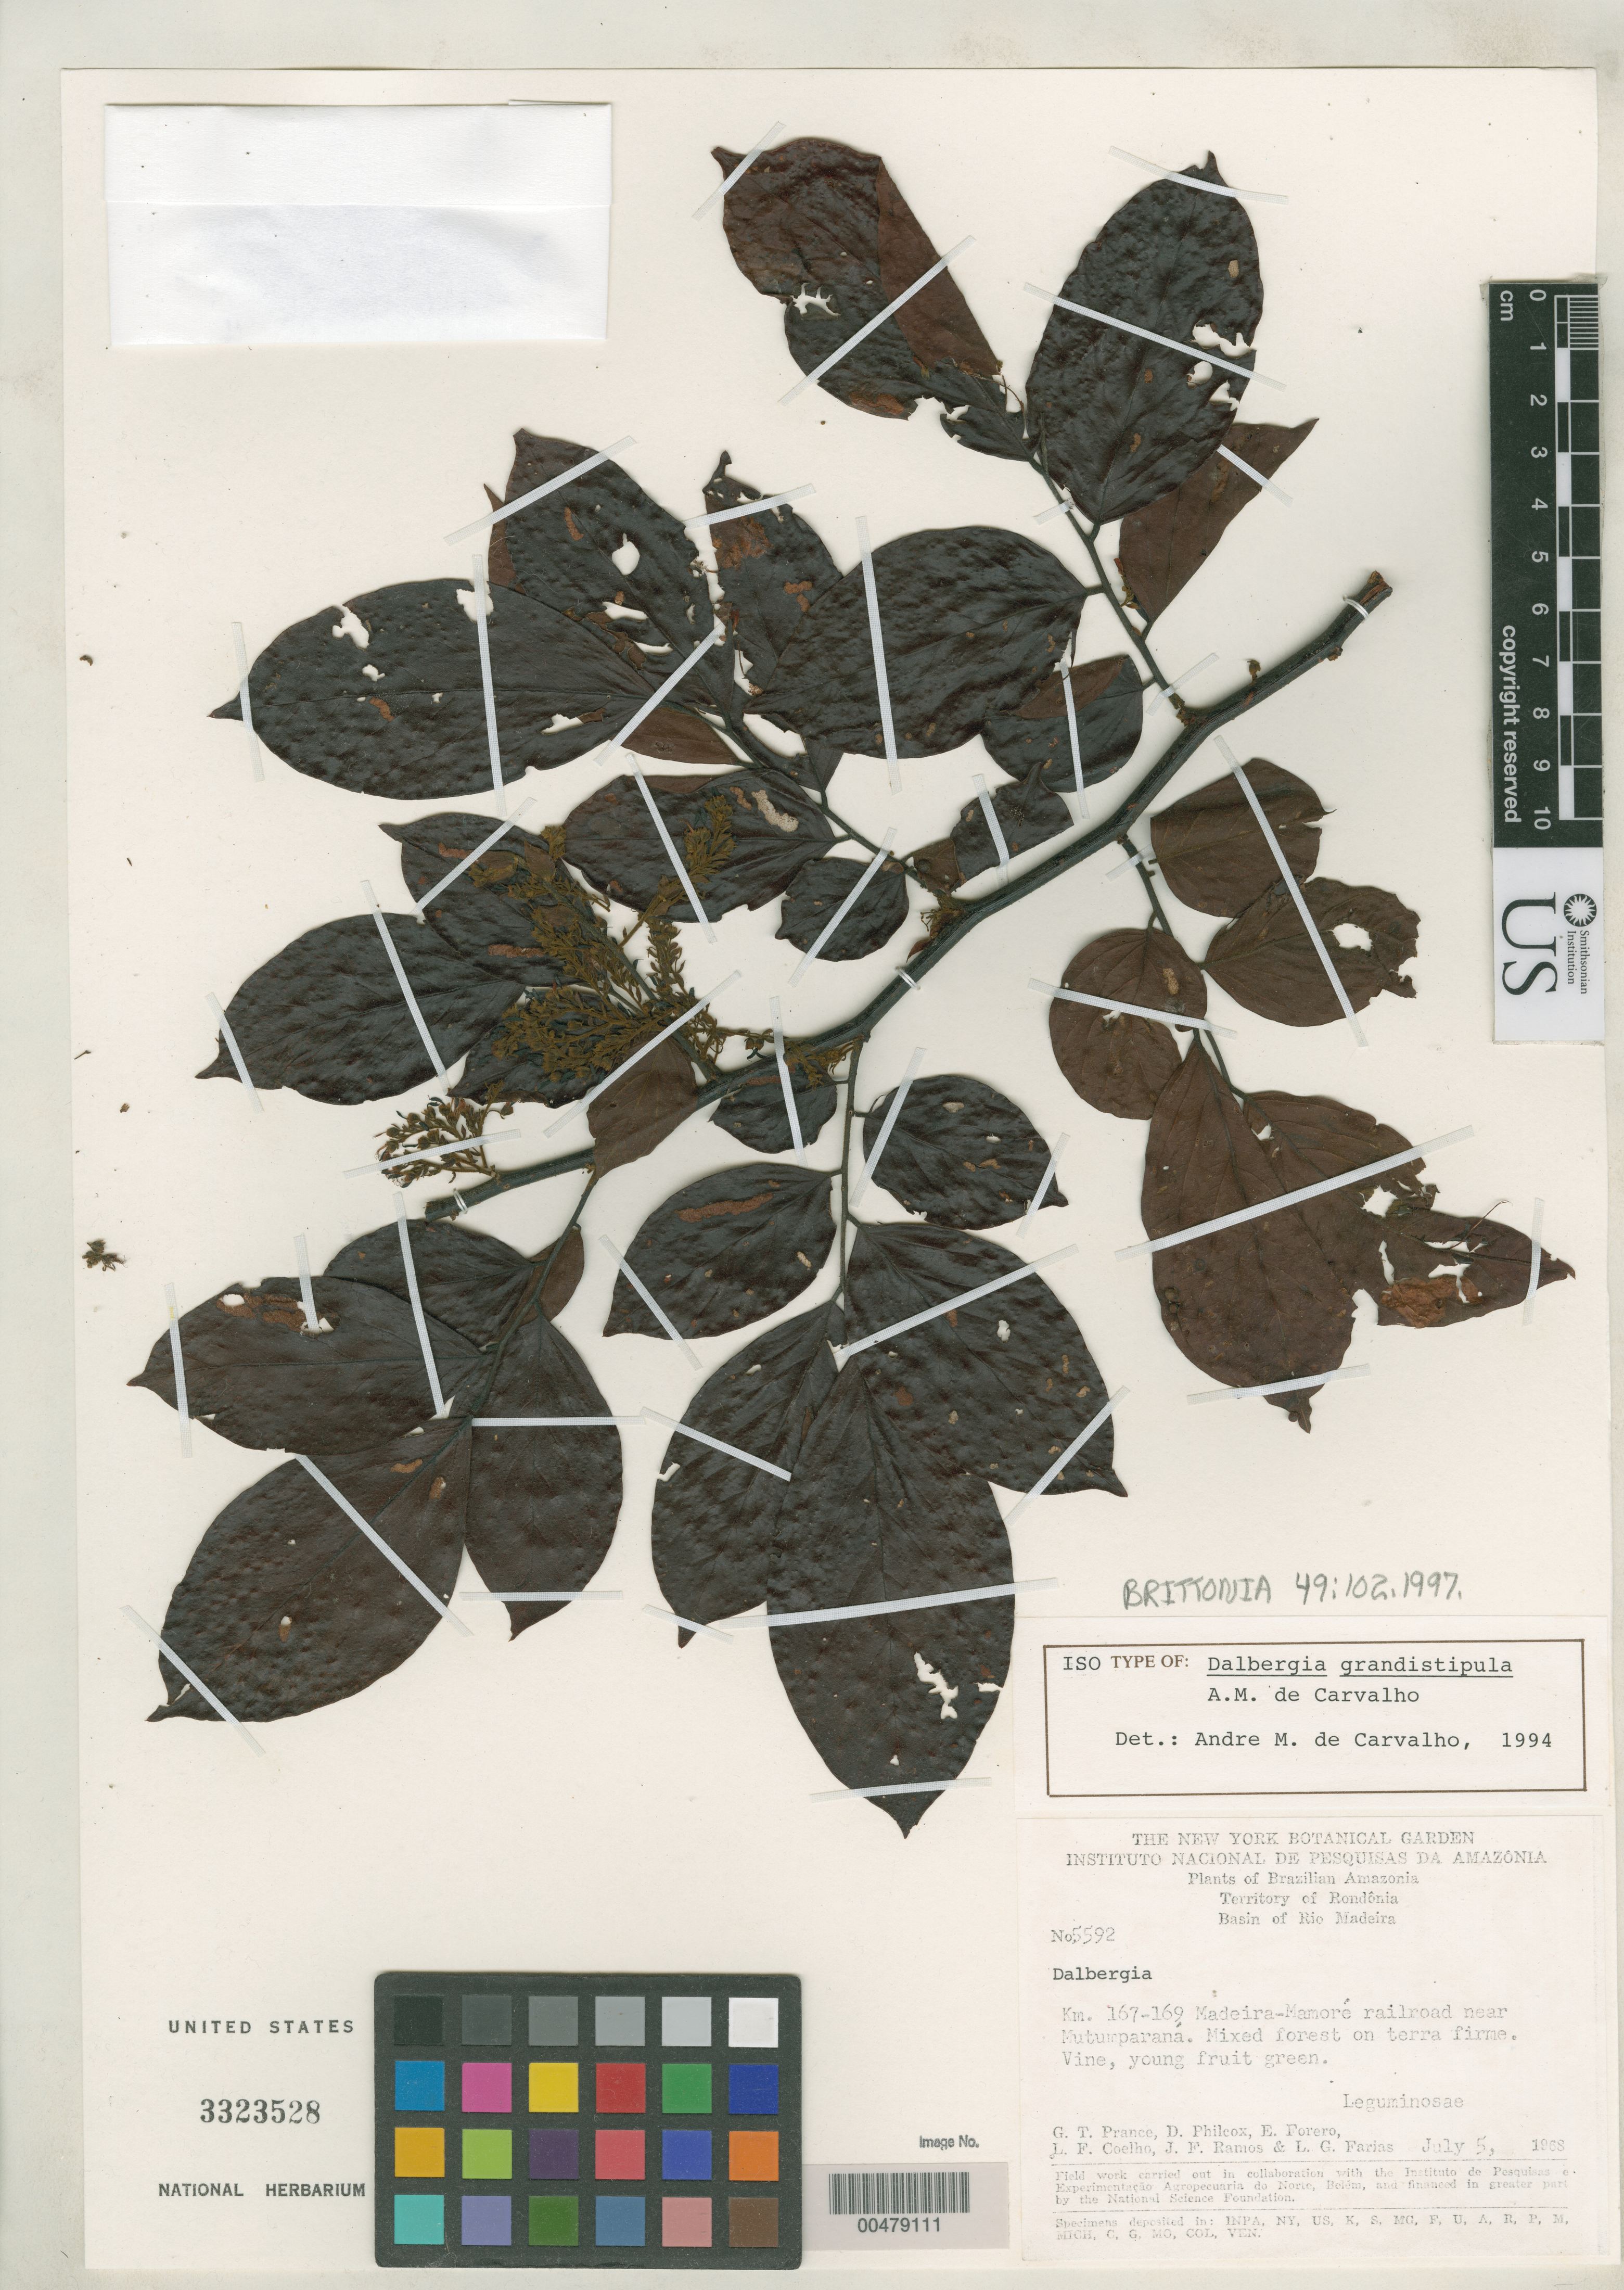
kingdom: Plantae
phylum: Tracheophyta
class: Magnoliopsida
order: Fabales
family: Fabaceae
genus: Dalbergia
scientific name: Dalbergia grandistipula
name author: A.M. Carvalho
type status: Isotype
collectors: G. T. Prance, D. Philcox, E. Forero, L. F. Coelho, J. F. Ramos & L. G. Farias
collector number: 5592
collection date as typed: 05 Jul 1968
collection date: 1968-07-05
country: Brazil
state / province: Rondônia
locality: Basin de Rio Madeira, km 167-169 Madeir-Mamore railroad near Mutumparana.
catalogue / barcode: US 3323528